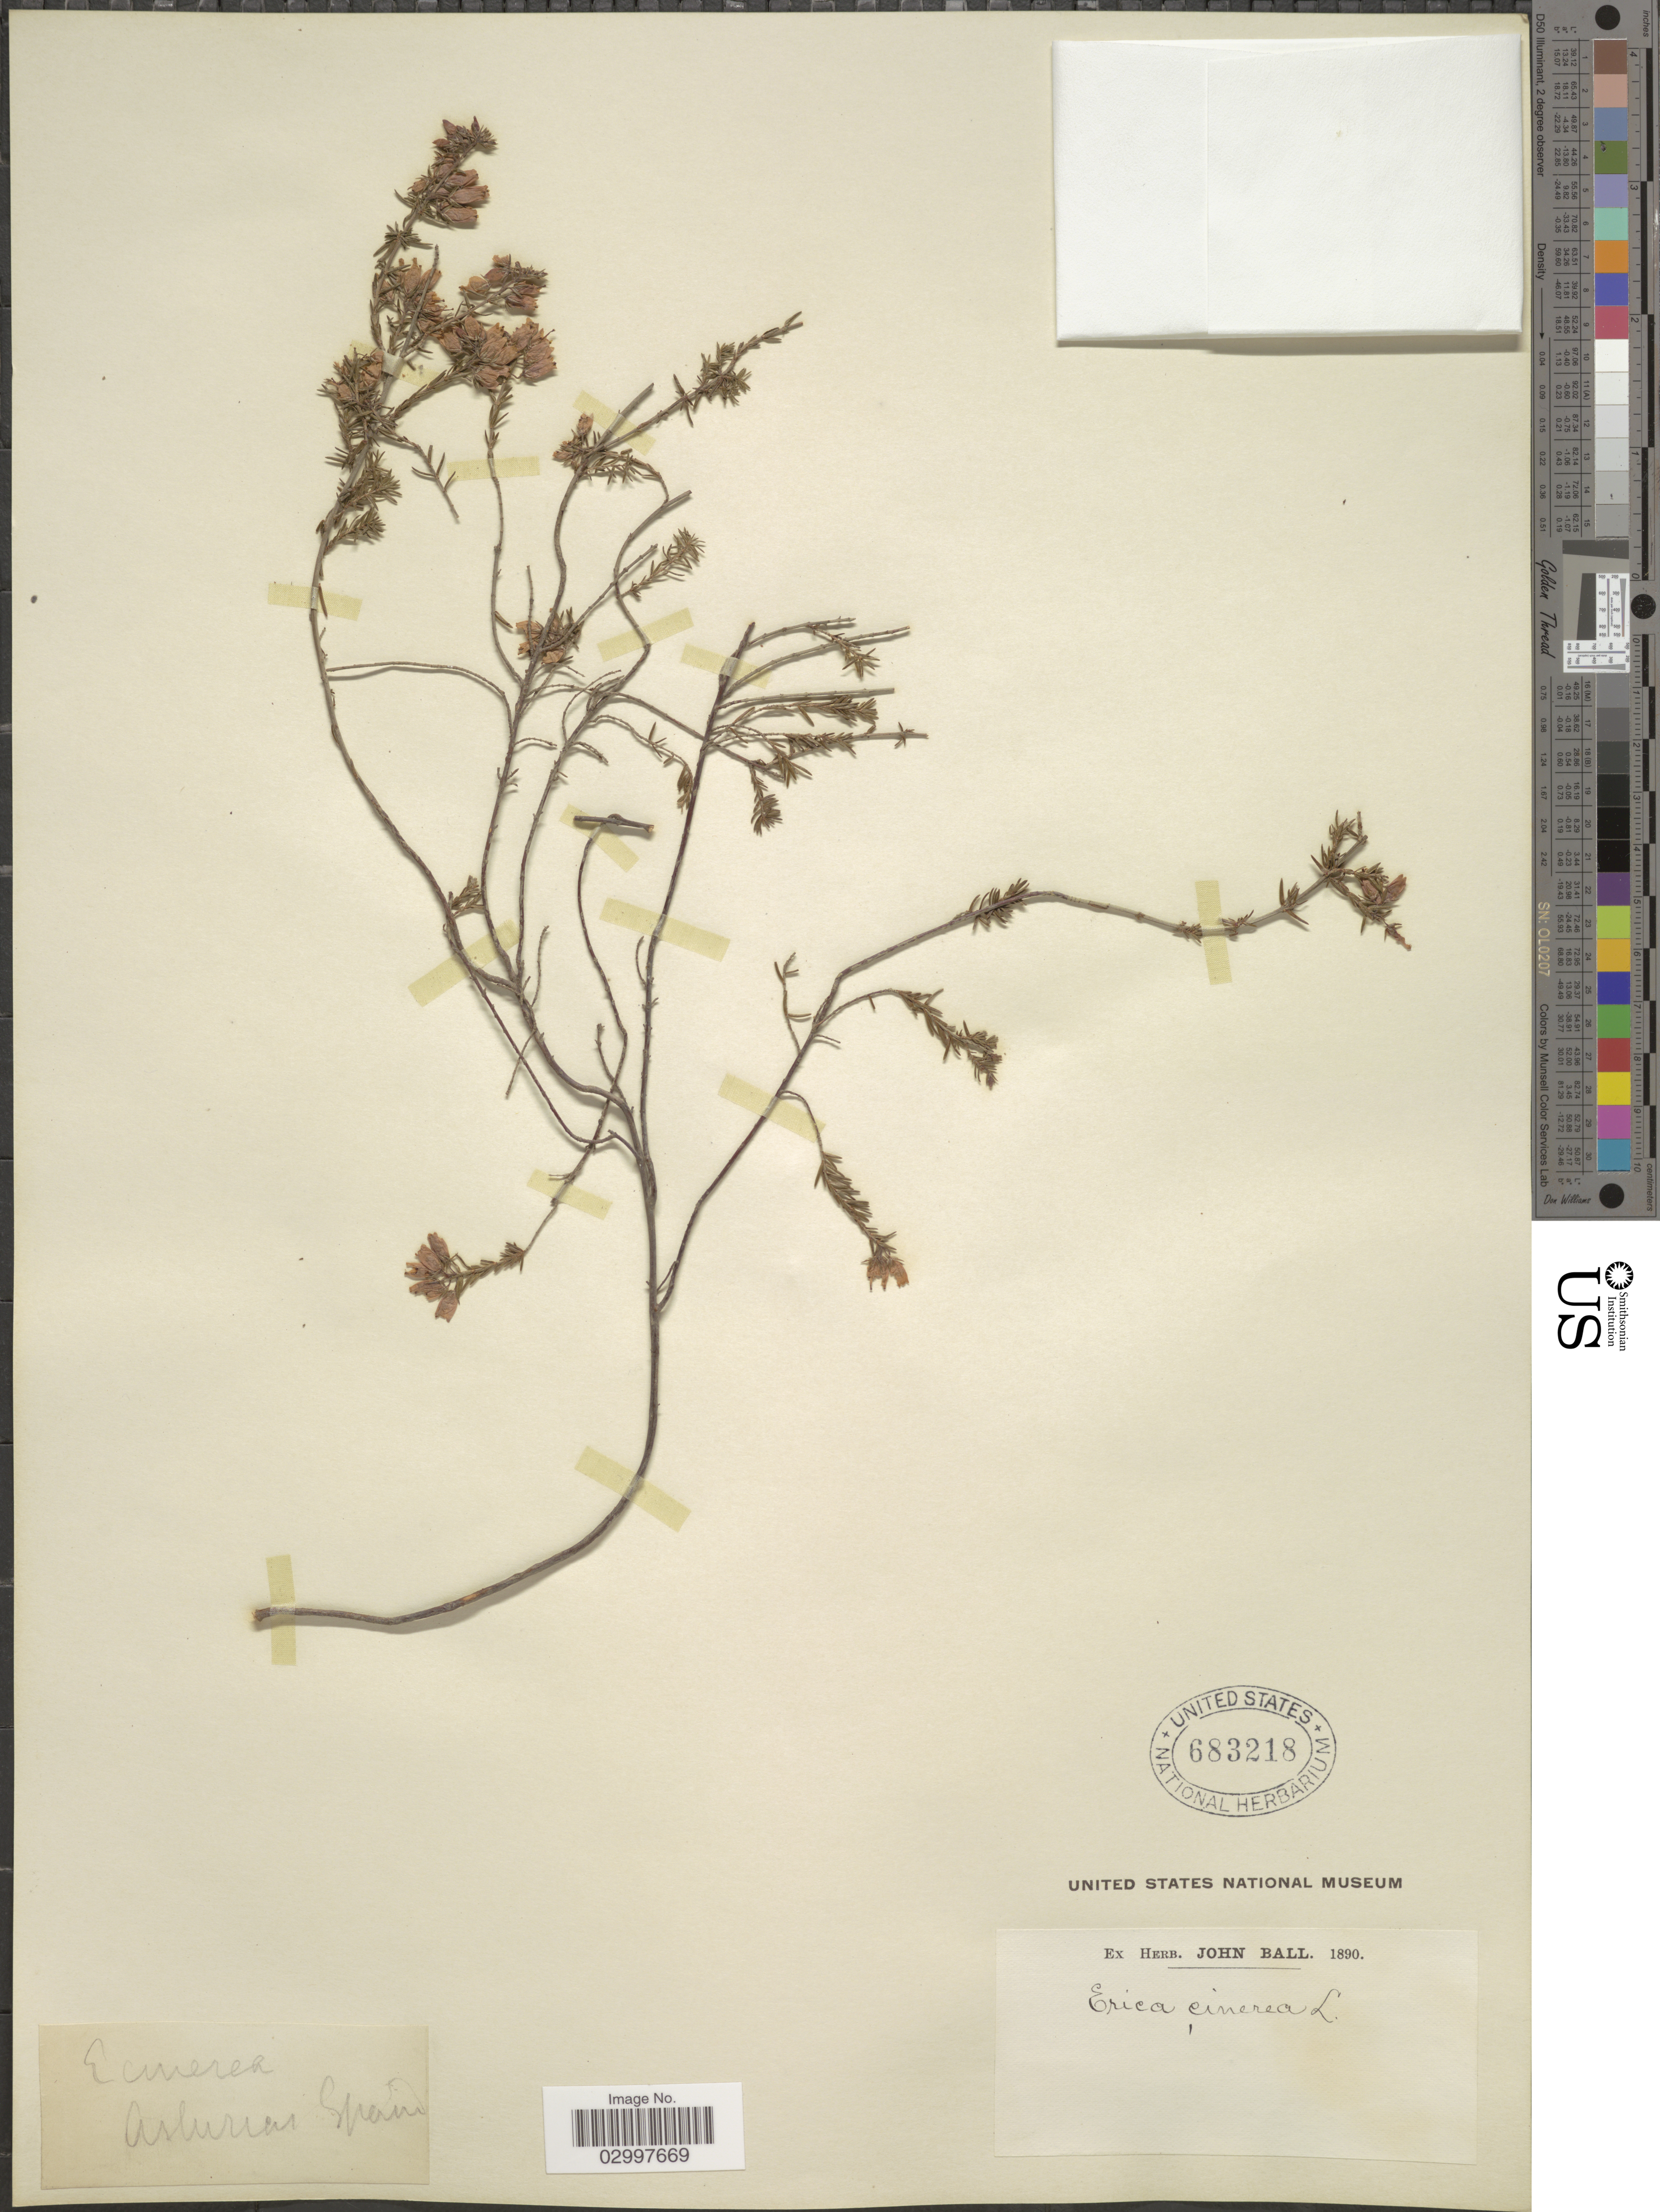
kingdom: Plantae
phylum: Tracheophyta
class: Magnoliopsida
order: Ericales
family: Ericaceae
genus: Erica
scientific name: Erica cinerea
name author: L.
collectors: ex herb. John Ball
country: Spain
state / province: Principado de Asturias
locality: Asturias.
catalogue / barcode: US 683218